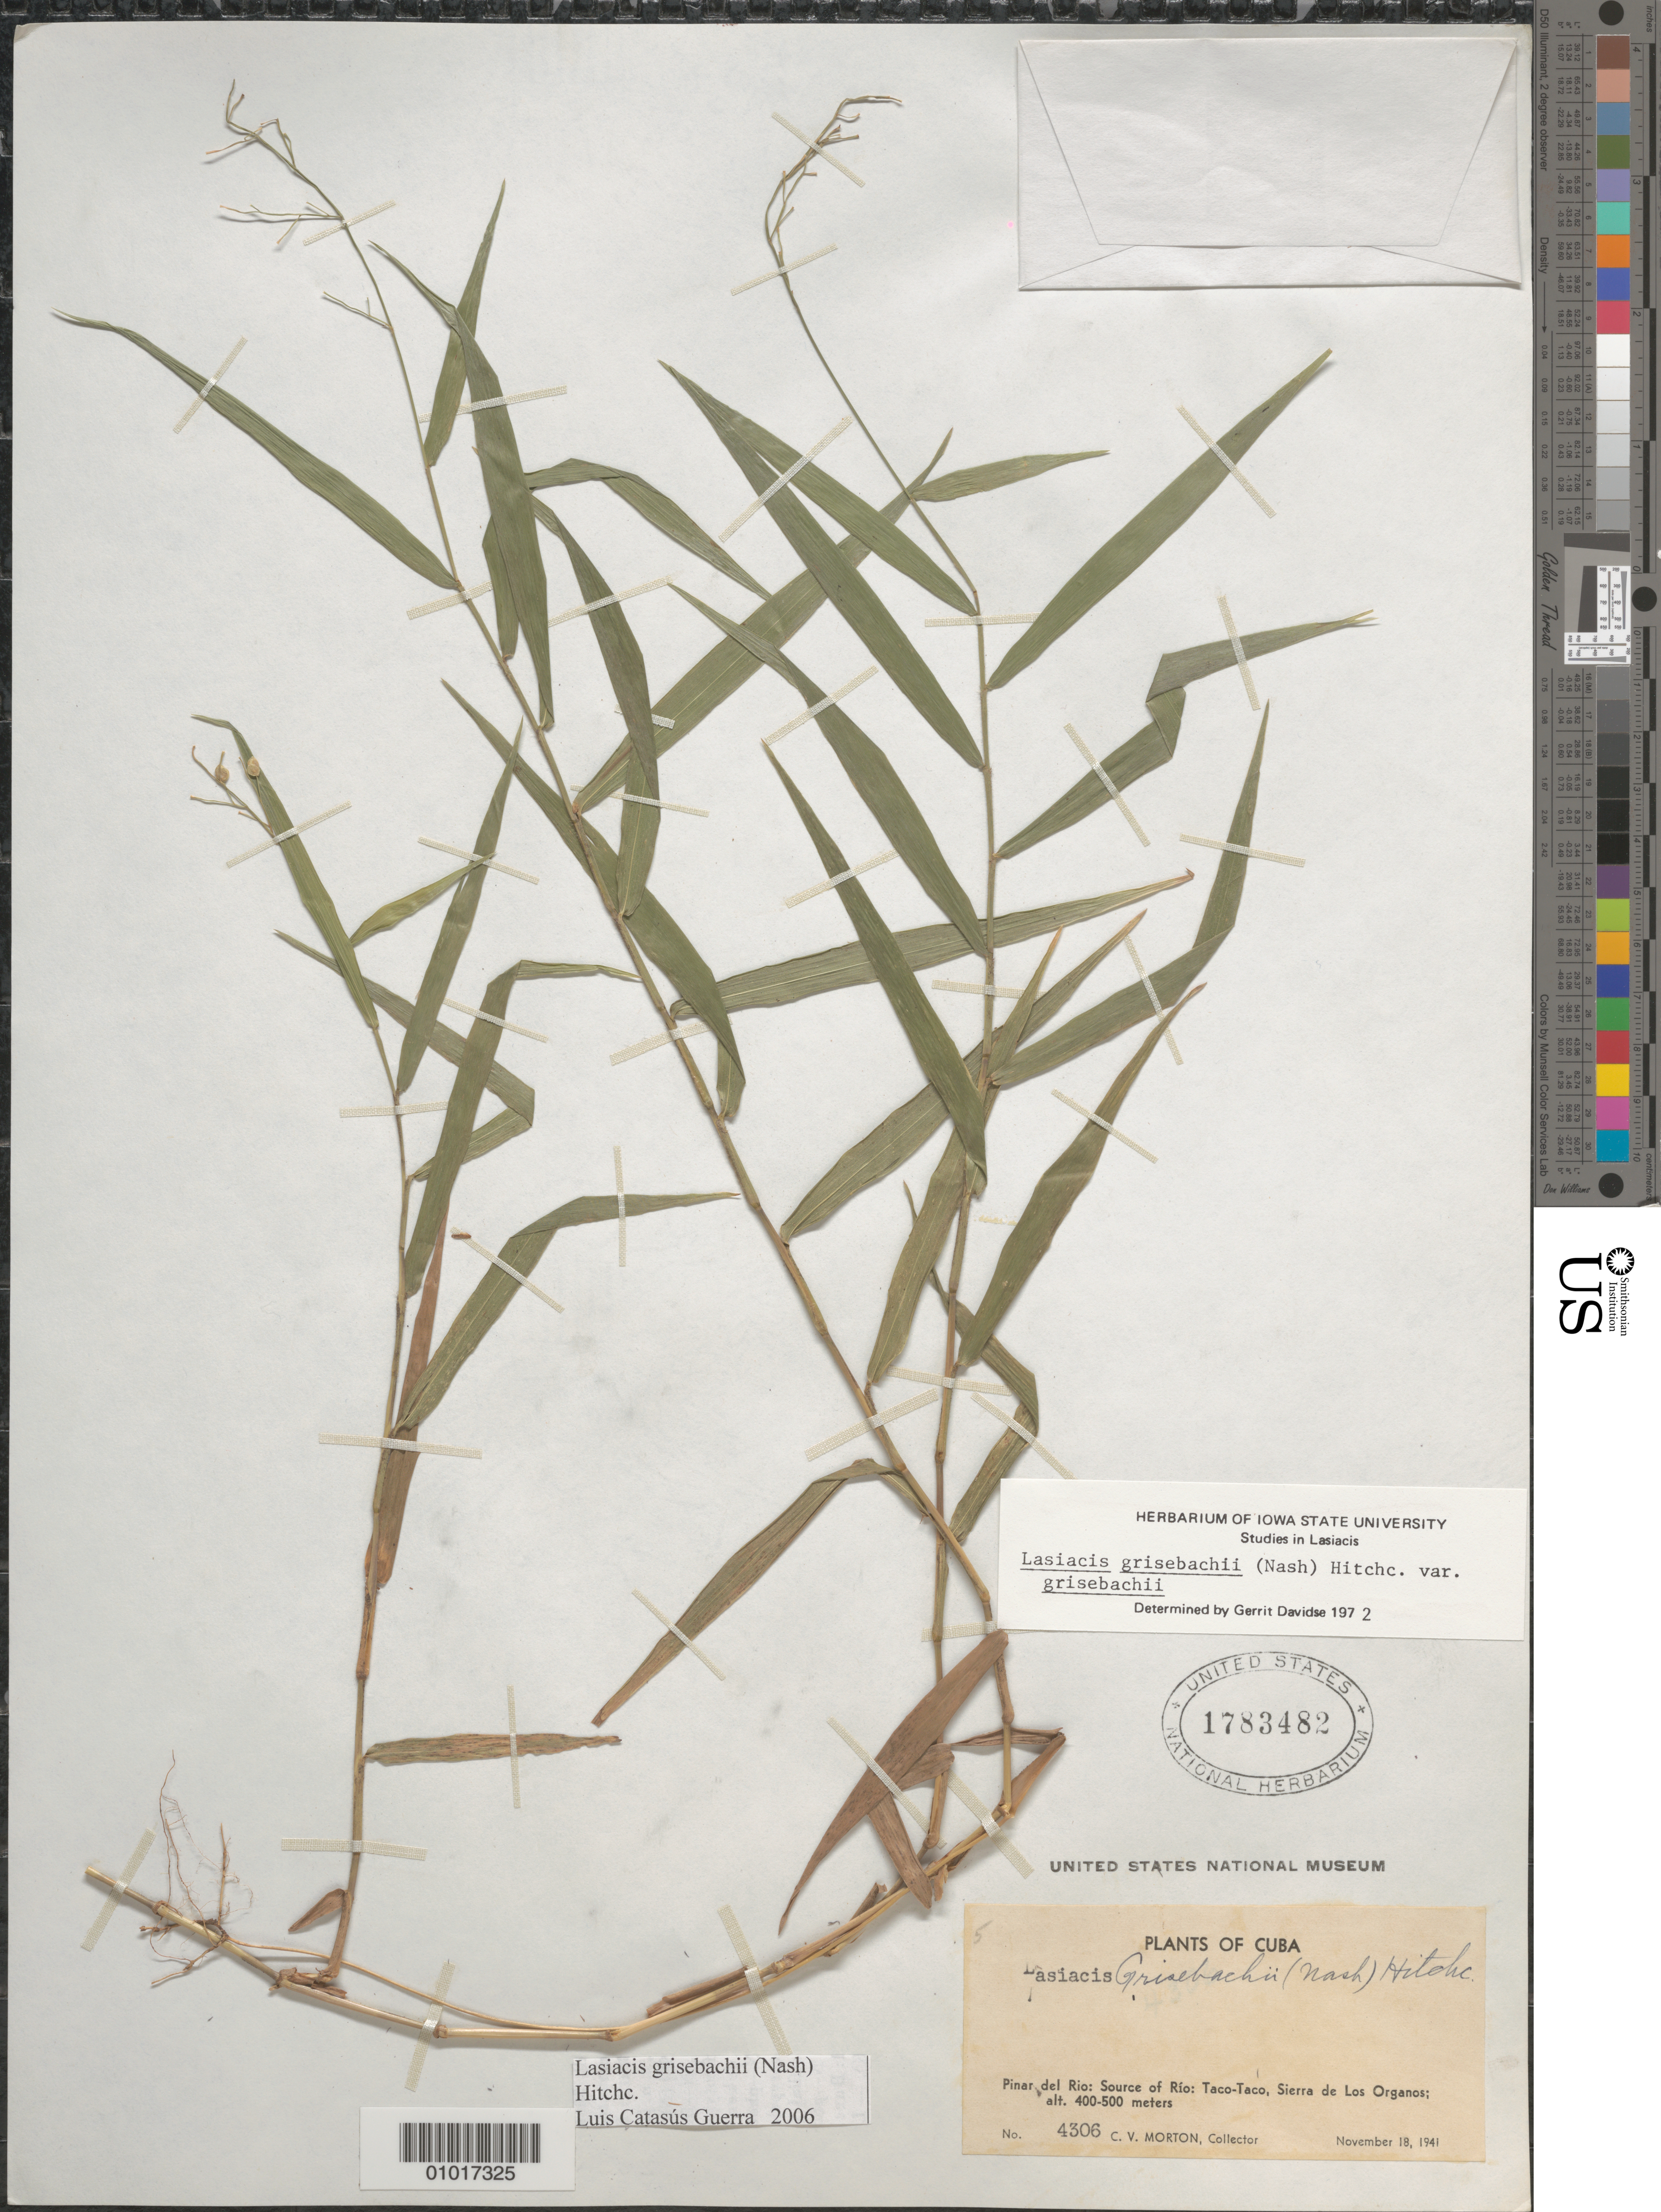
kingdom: Plantae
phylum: Tracheophyta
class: Liliopsida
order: Poales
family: Poaceae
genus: Lasiacis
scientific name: Lasiacis grisebachii var. grisebachii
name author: (Nash) Hitchc.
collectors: C. V. Morton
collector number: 4306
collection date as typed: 18 Nov 1941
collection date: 1941-11-18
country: Cuba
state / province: Pinar del Rio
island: Cuba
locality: Pinar del Rio: Source of Rio: Taco-Taco, Sierra de Los Organos;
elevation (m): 400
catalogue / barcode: US 1783482